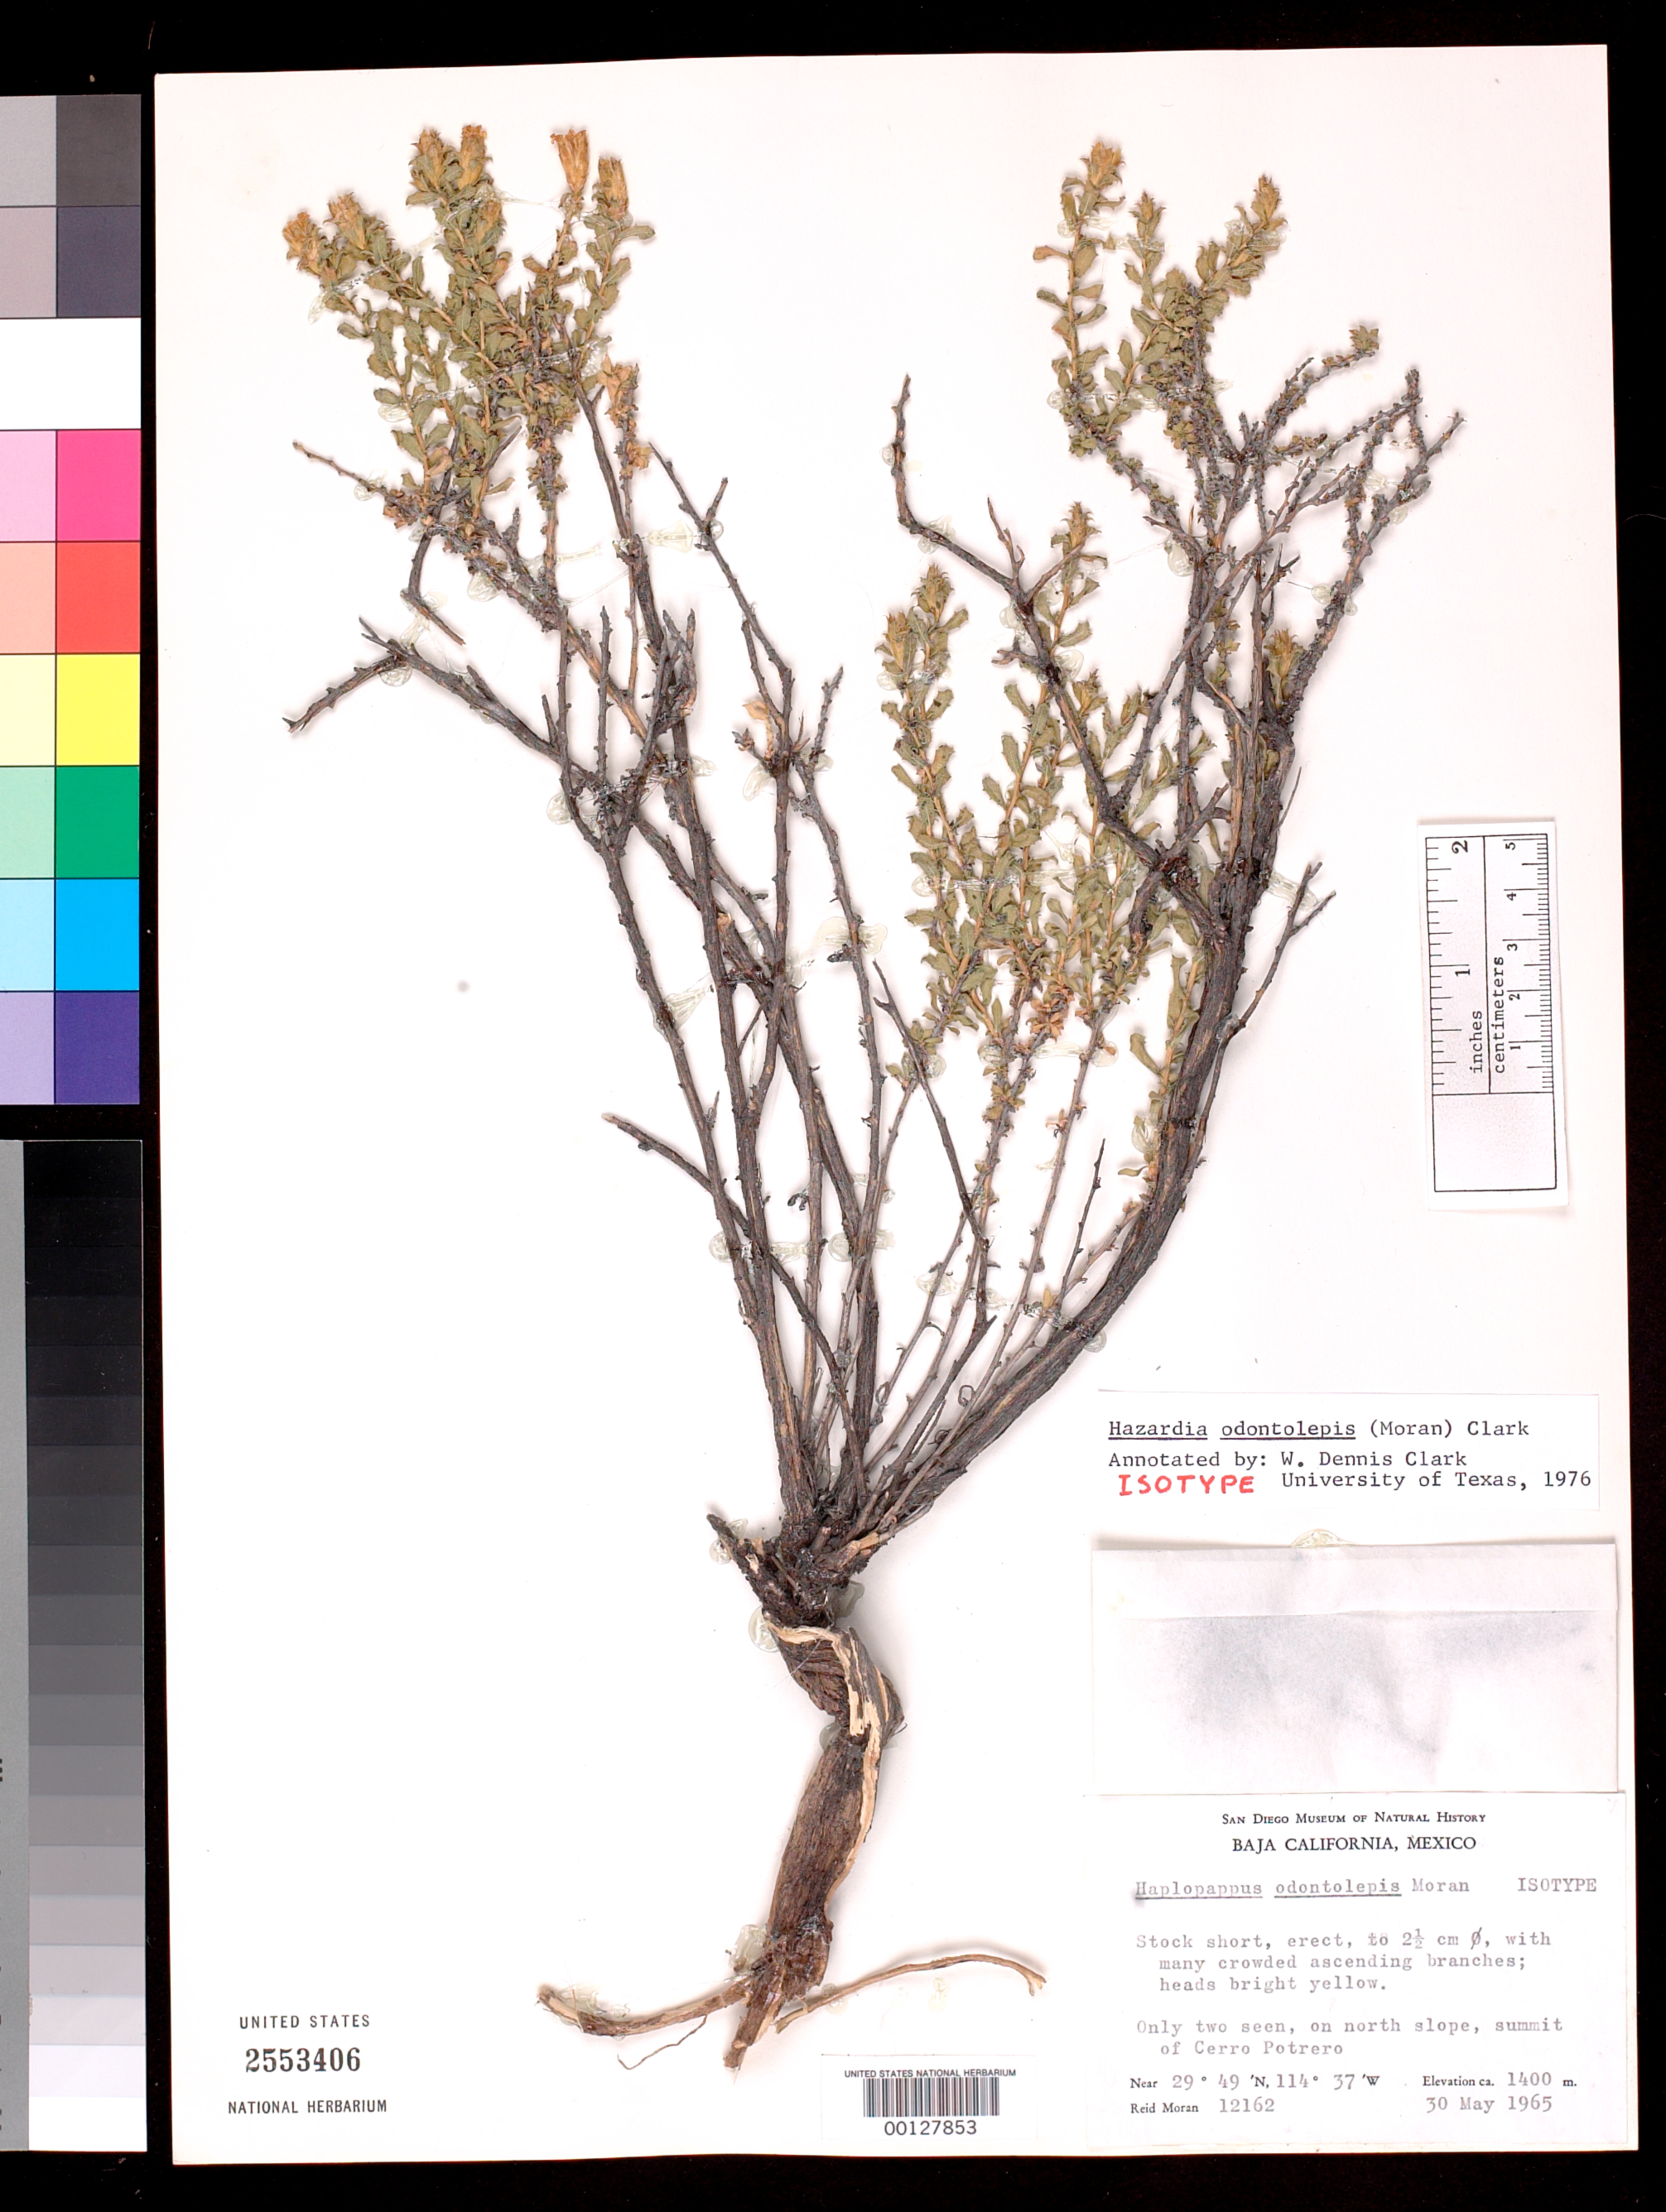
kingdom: Plantae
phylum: Tracheophyta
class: Magnoliopsida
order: Asterales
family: Asteraceae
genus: Haplopappus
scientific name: Haplopappus odontolepis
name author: Moran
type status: Isotype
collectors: R. V. Moran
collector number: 12162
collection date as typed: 30 May 1965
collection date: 1965-05-30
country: Mexico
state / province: Baja California Norte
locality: Cerro Potrero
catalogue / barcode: US 2553406